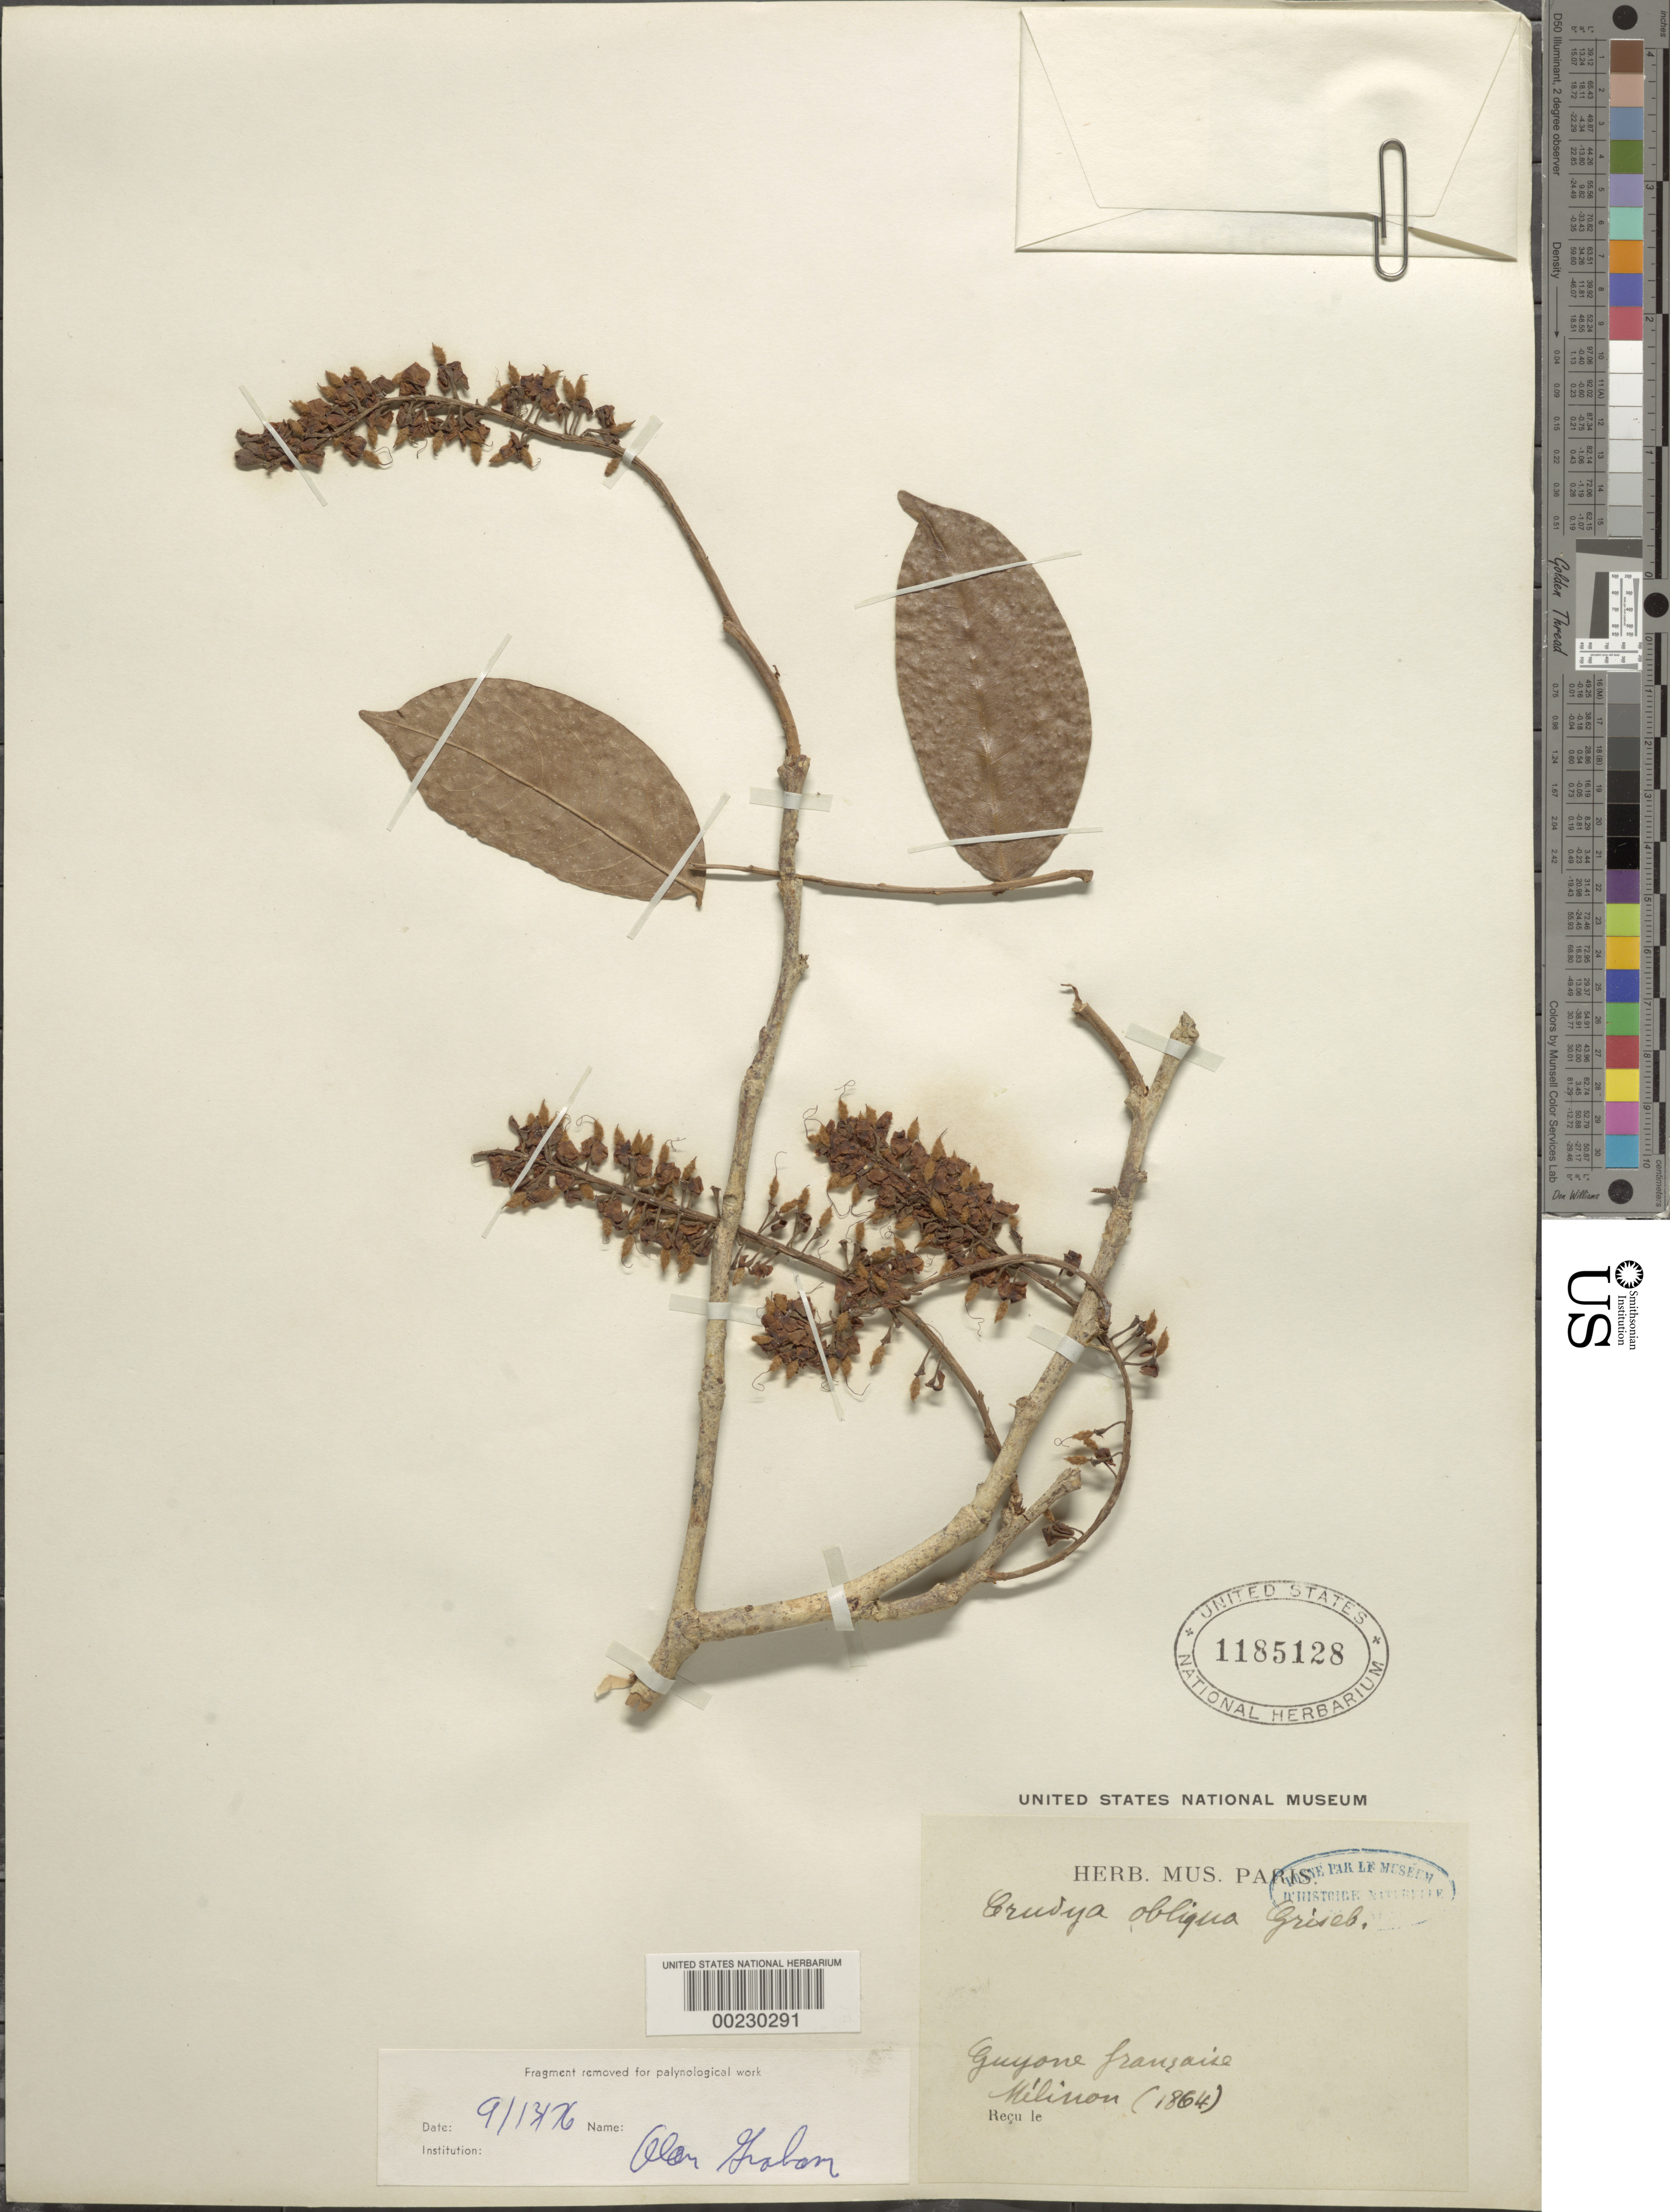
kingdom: Plantae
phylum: Tracheophyta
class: Magnoliopsida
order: Fabales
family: Fabaceae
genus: Crudia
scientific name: Crudia glaberrima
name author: (Steud.) J.F. Macbr.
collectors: -. Milinon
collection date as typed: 1864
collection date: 1864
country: French Guiana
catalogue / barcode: US 1185128